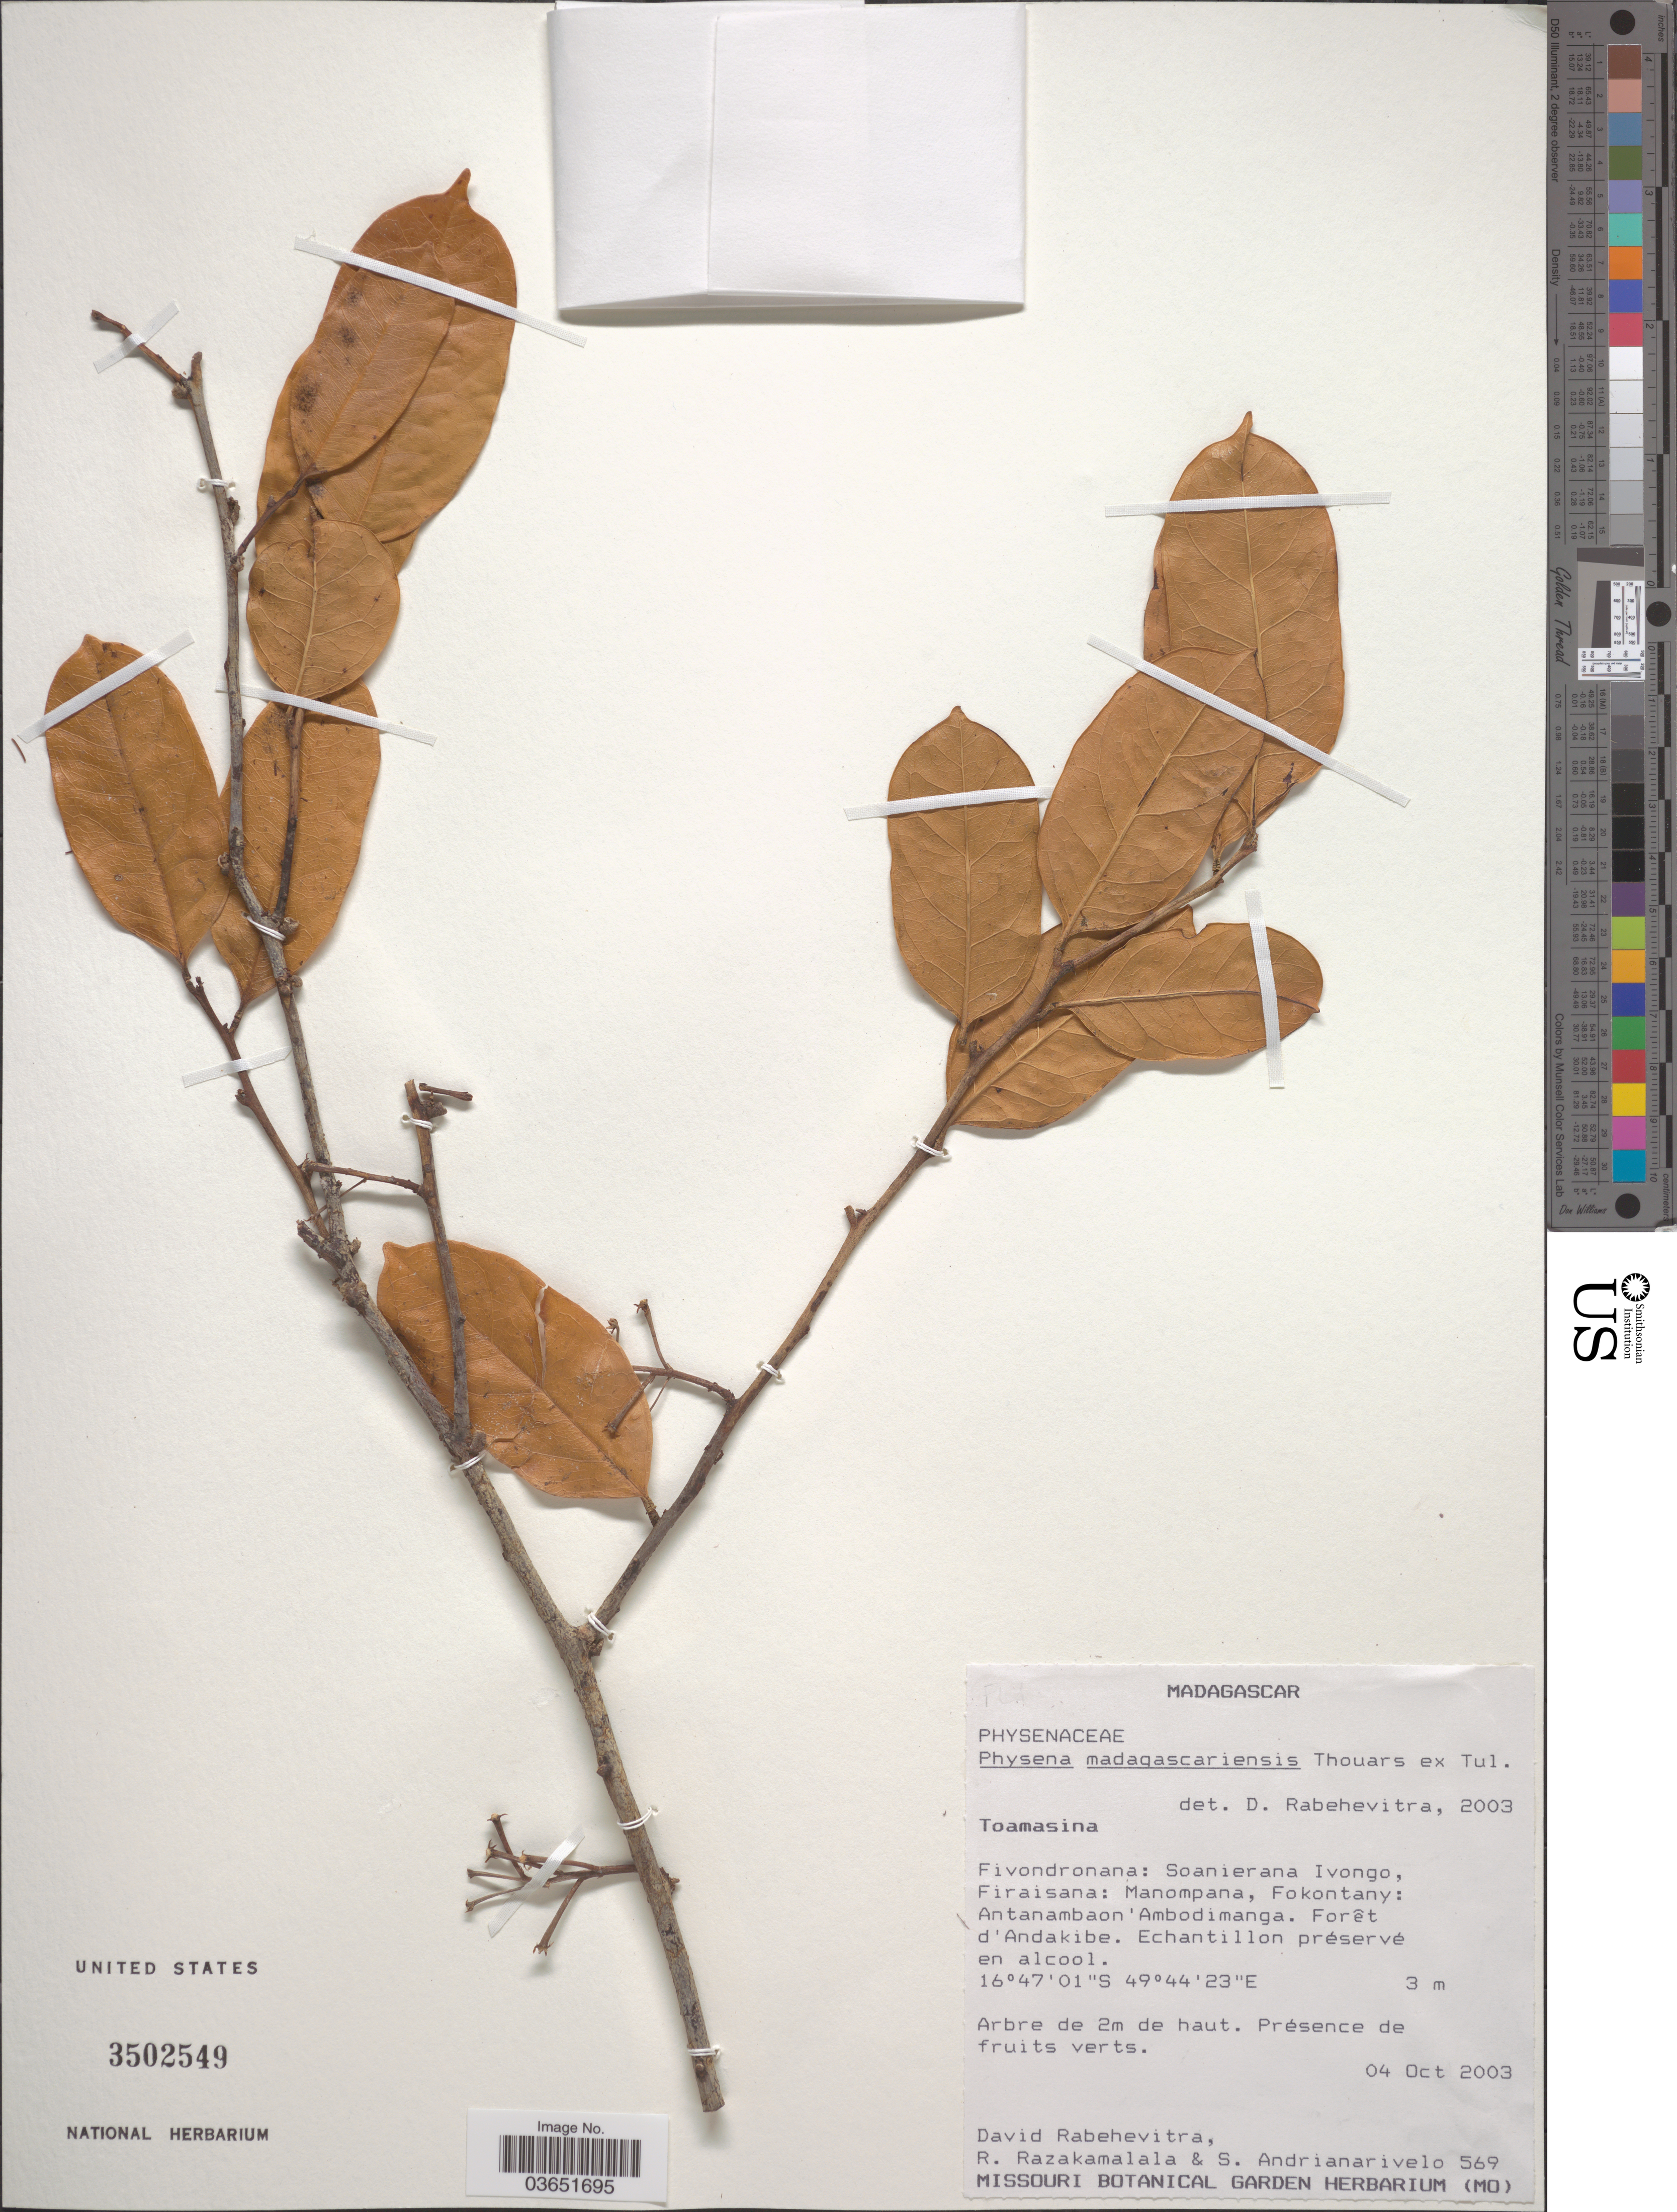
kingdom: Plantae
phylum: Tracheophyta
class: Magnoliopsida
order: Caryophyllales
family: Physenaceae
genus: Physena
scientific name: Physena madagascariensis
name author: Thouars ex Tul.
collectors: D. Rabehevitra, R. Razakamalala & S. Andrianarivelo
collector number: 569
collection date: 2003-10-04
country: Madagascar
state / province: Analanjirofo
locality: Fivondronana: Soanierana Ivongo, Firaisana: Manompana, Fokontany: Antanambaon 'Ambodimanga. Forêt d'Andakibe.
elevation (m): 3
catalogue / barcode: US 3502549